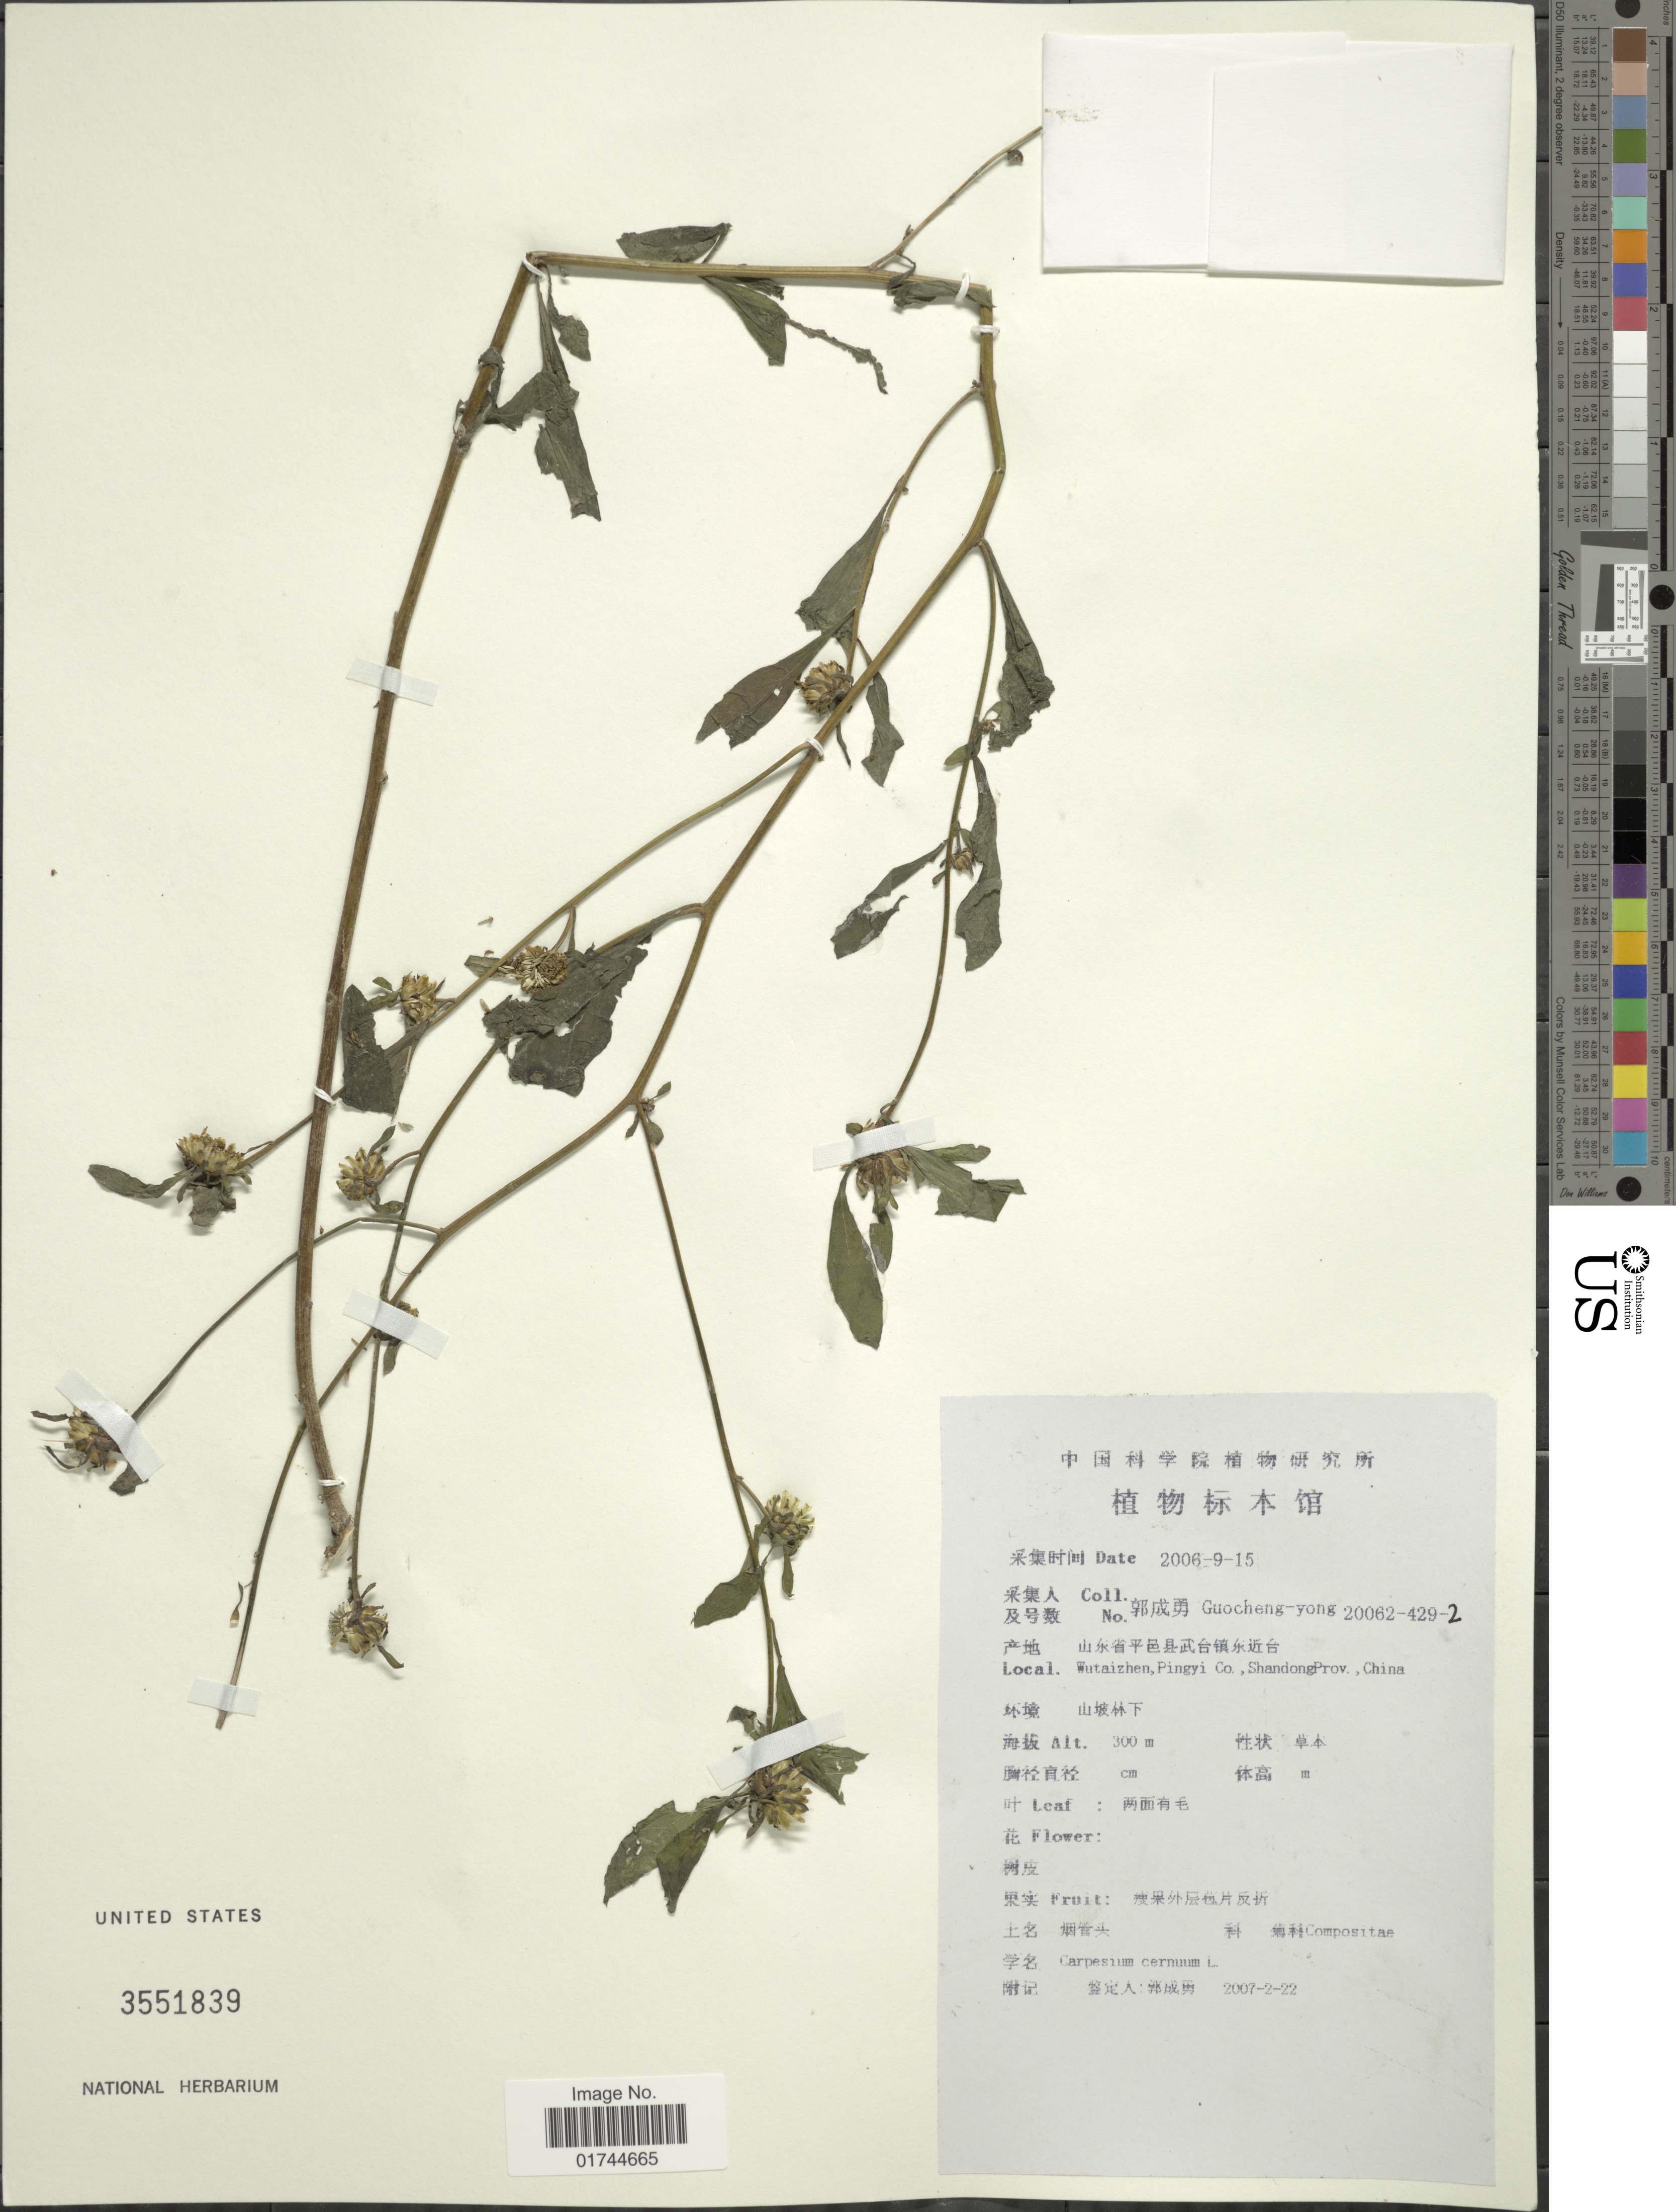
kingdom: Plantae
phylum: Tracheophyta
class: Magnoliopsida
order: Asterales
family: Asteraceae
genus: Carpesium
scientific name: Carpesium cernum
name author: L.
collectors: Guo cheng-yong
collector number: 20062-429-2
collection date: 2006-09-15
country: China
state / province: Shandong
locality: Wutaizhen, Pingyi Co.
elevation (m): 300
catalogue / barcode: US 3551839